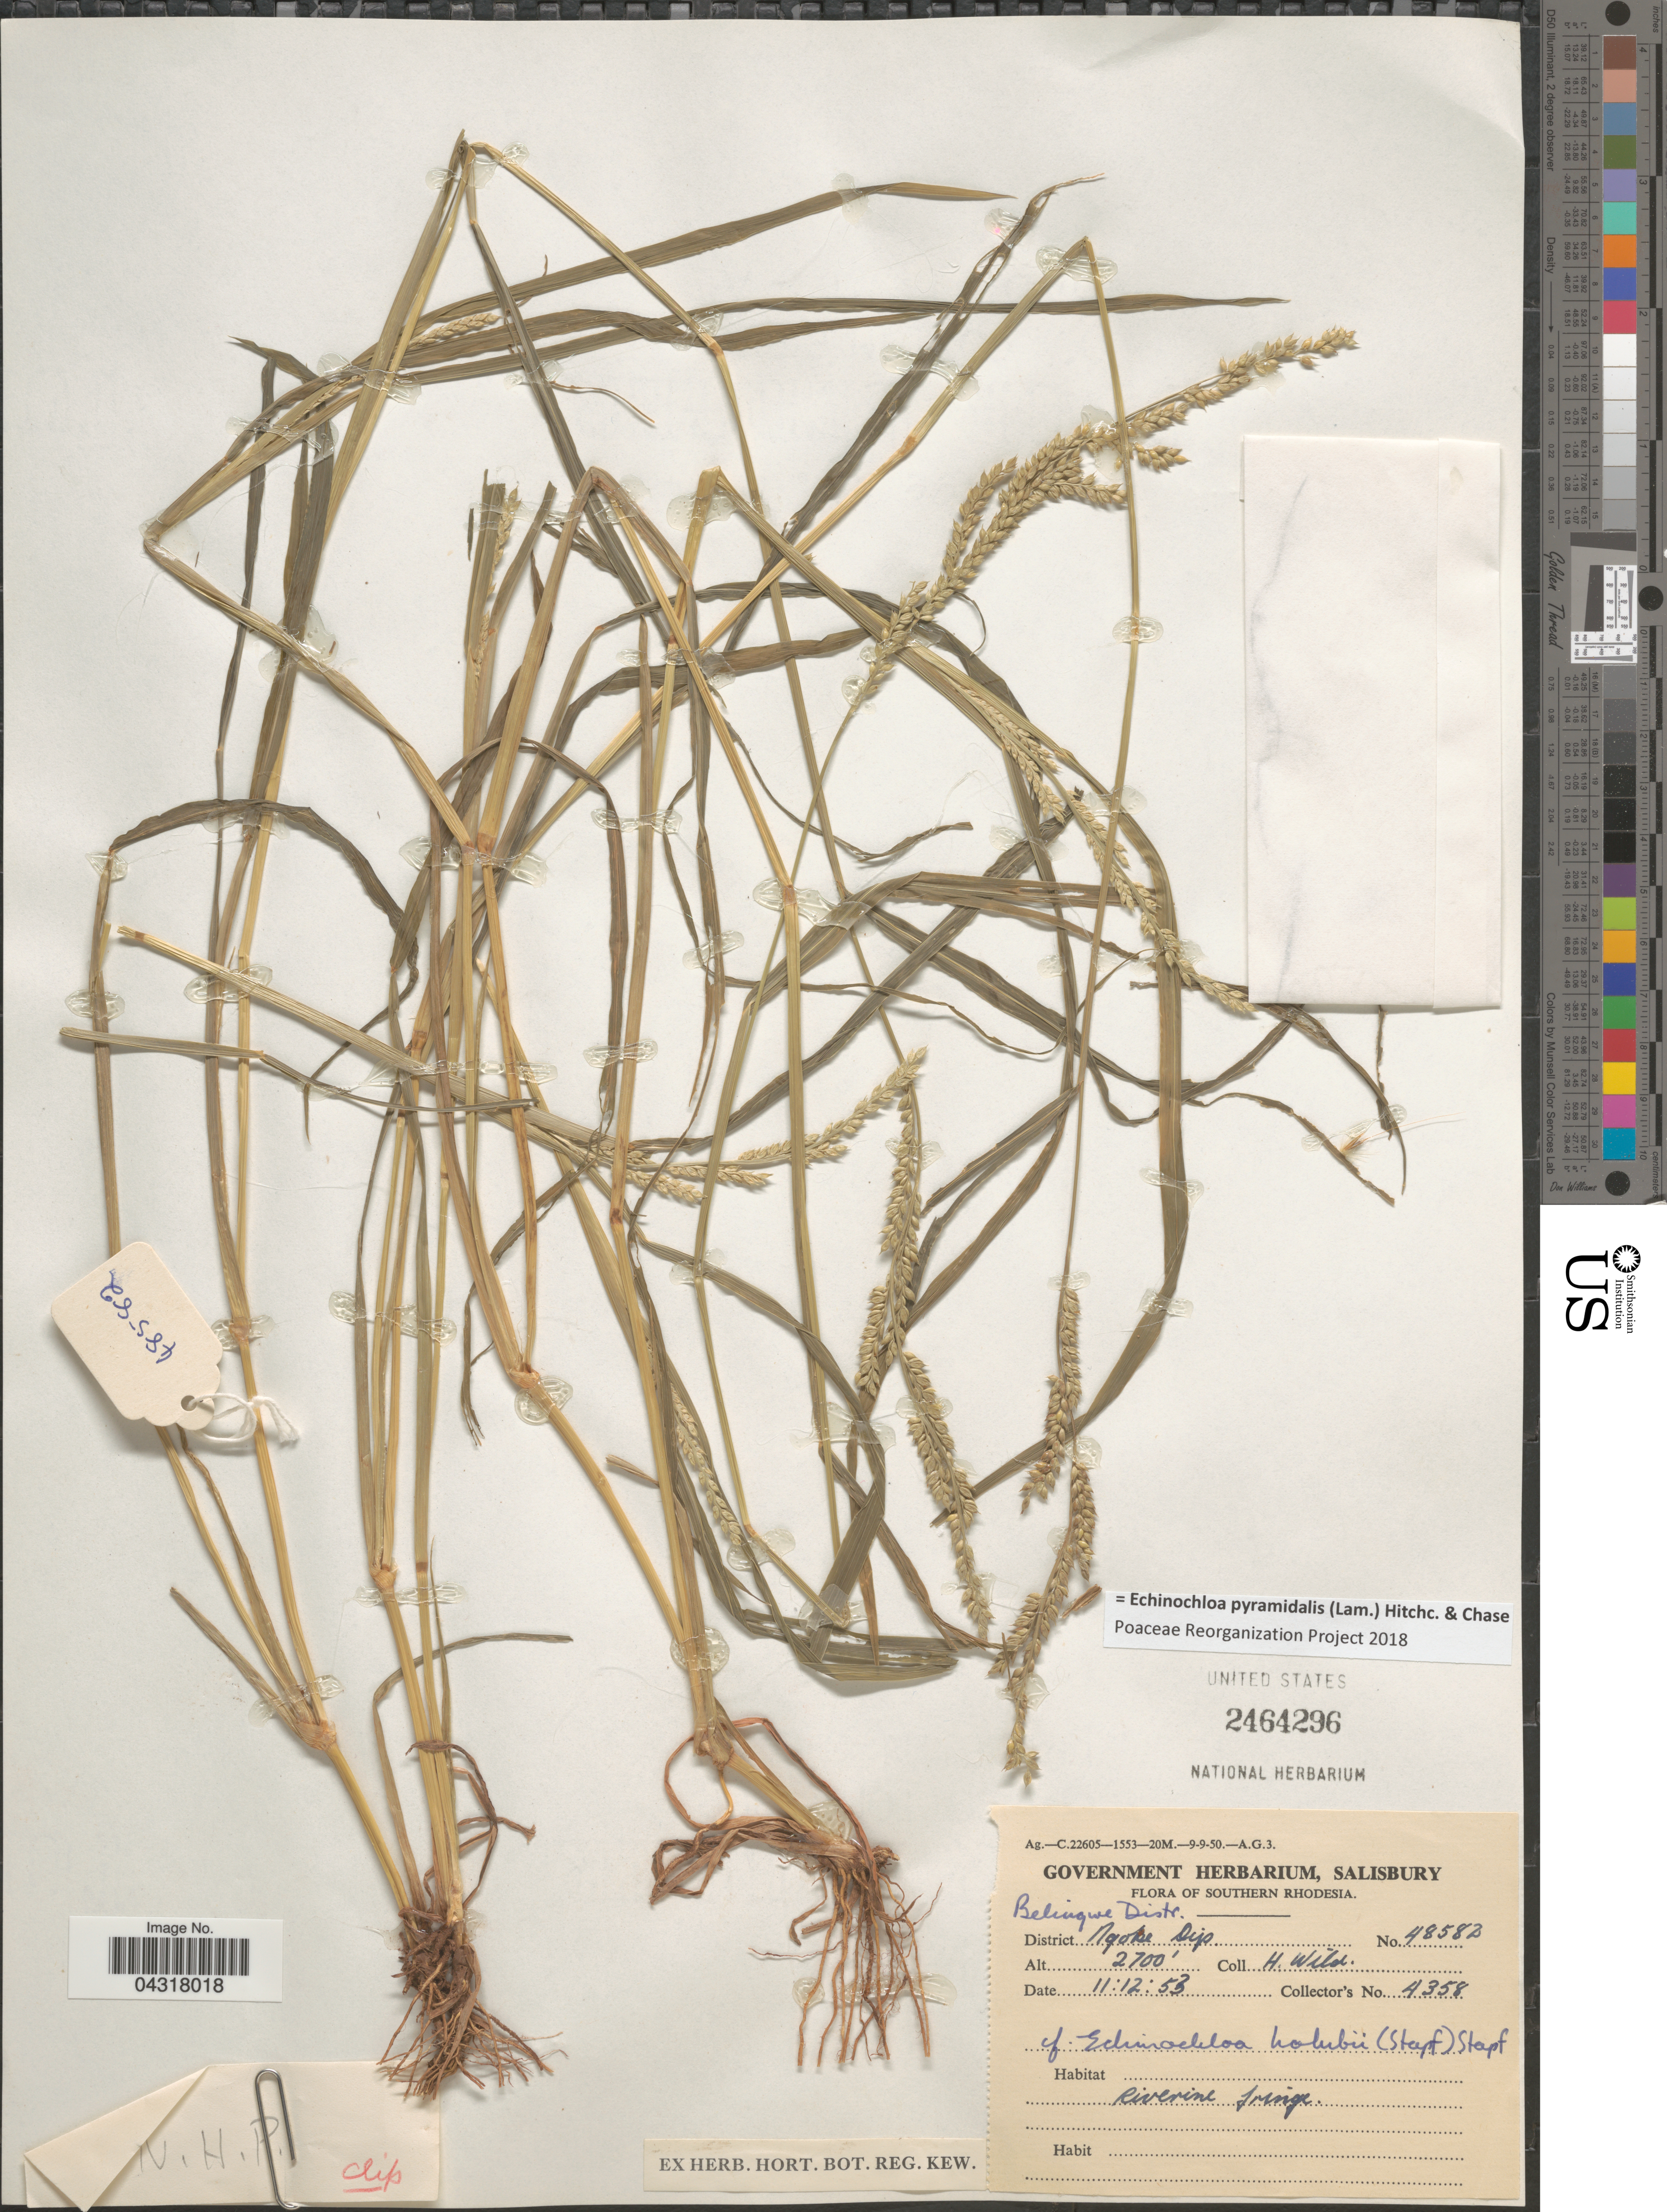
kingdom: Plantae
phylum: Tracheophyta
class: Liliopsida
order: Poales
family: Poaceae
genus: Echinochloa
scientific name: Echinochloa pyramidalis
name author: (Lam.) Hitchc. & Chase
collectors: H. Wild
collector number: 4358/48582?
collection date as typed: Transcribed d/m/y: 11/12/53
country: Zimbabwe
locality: Southern Rhodesia. Belingwe Distr. District Ngobe Dip.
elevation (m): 823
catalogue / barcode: US 2464296